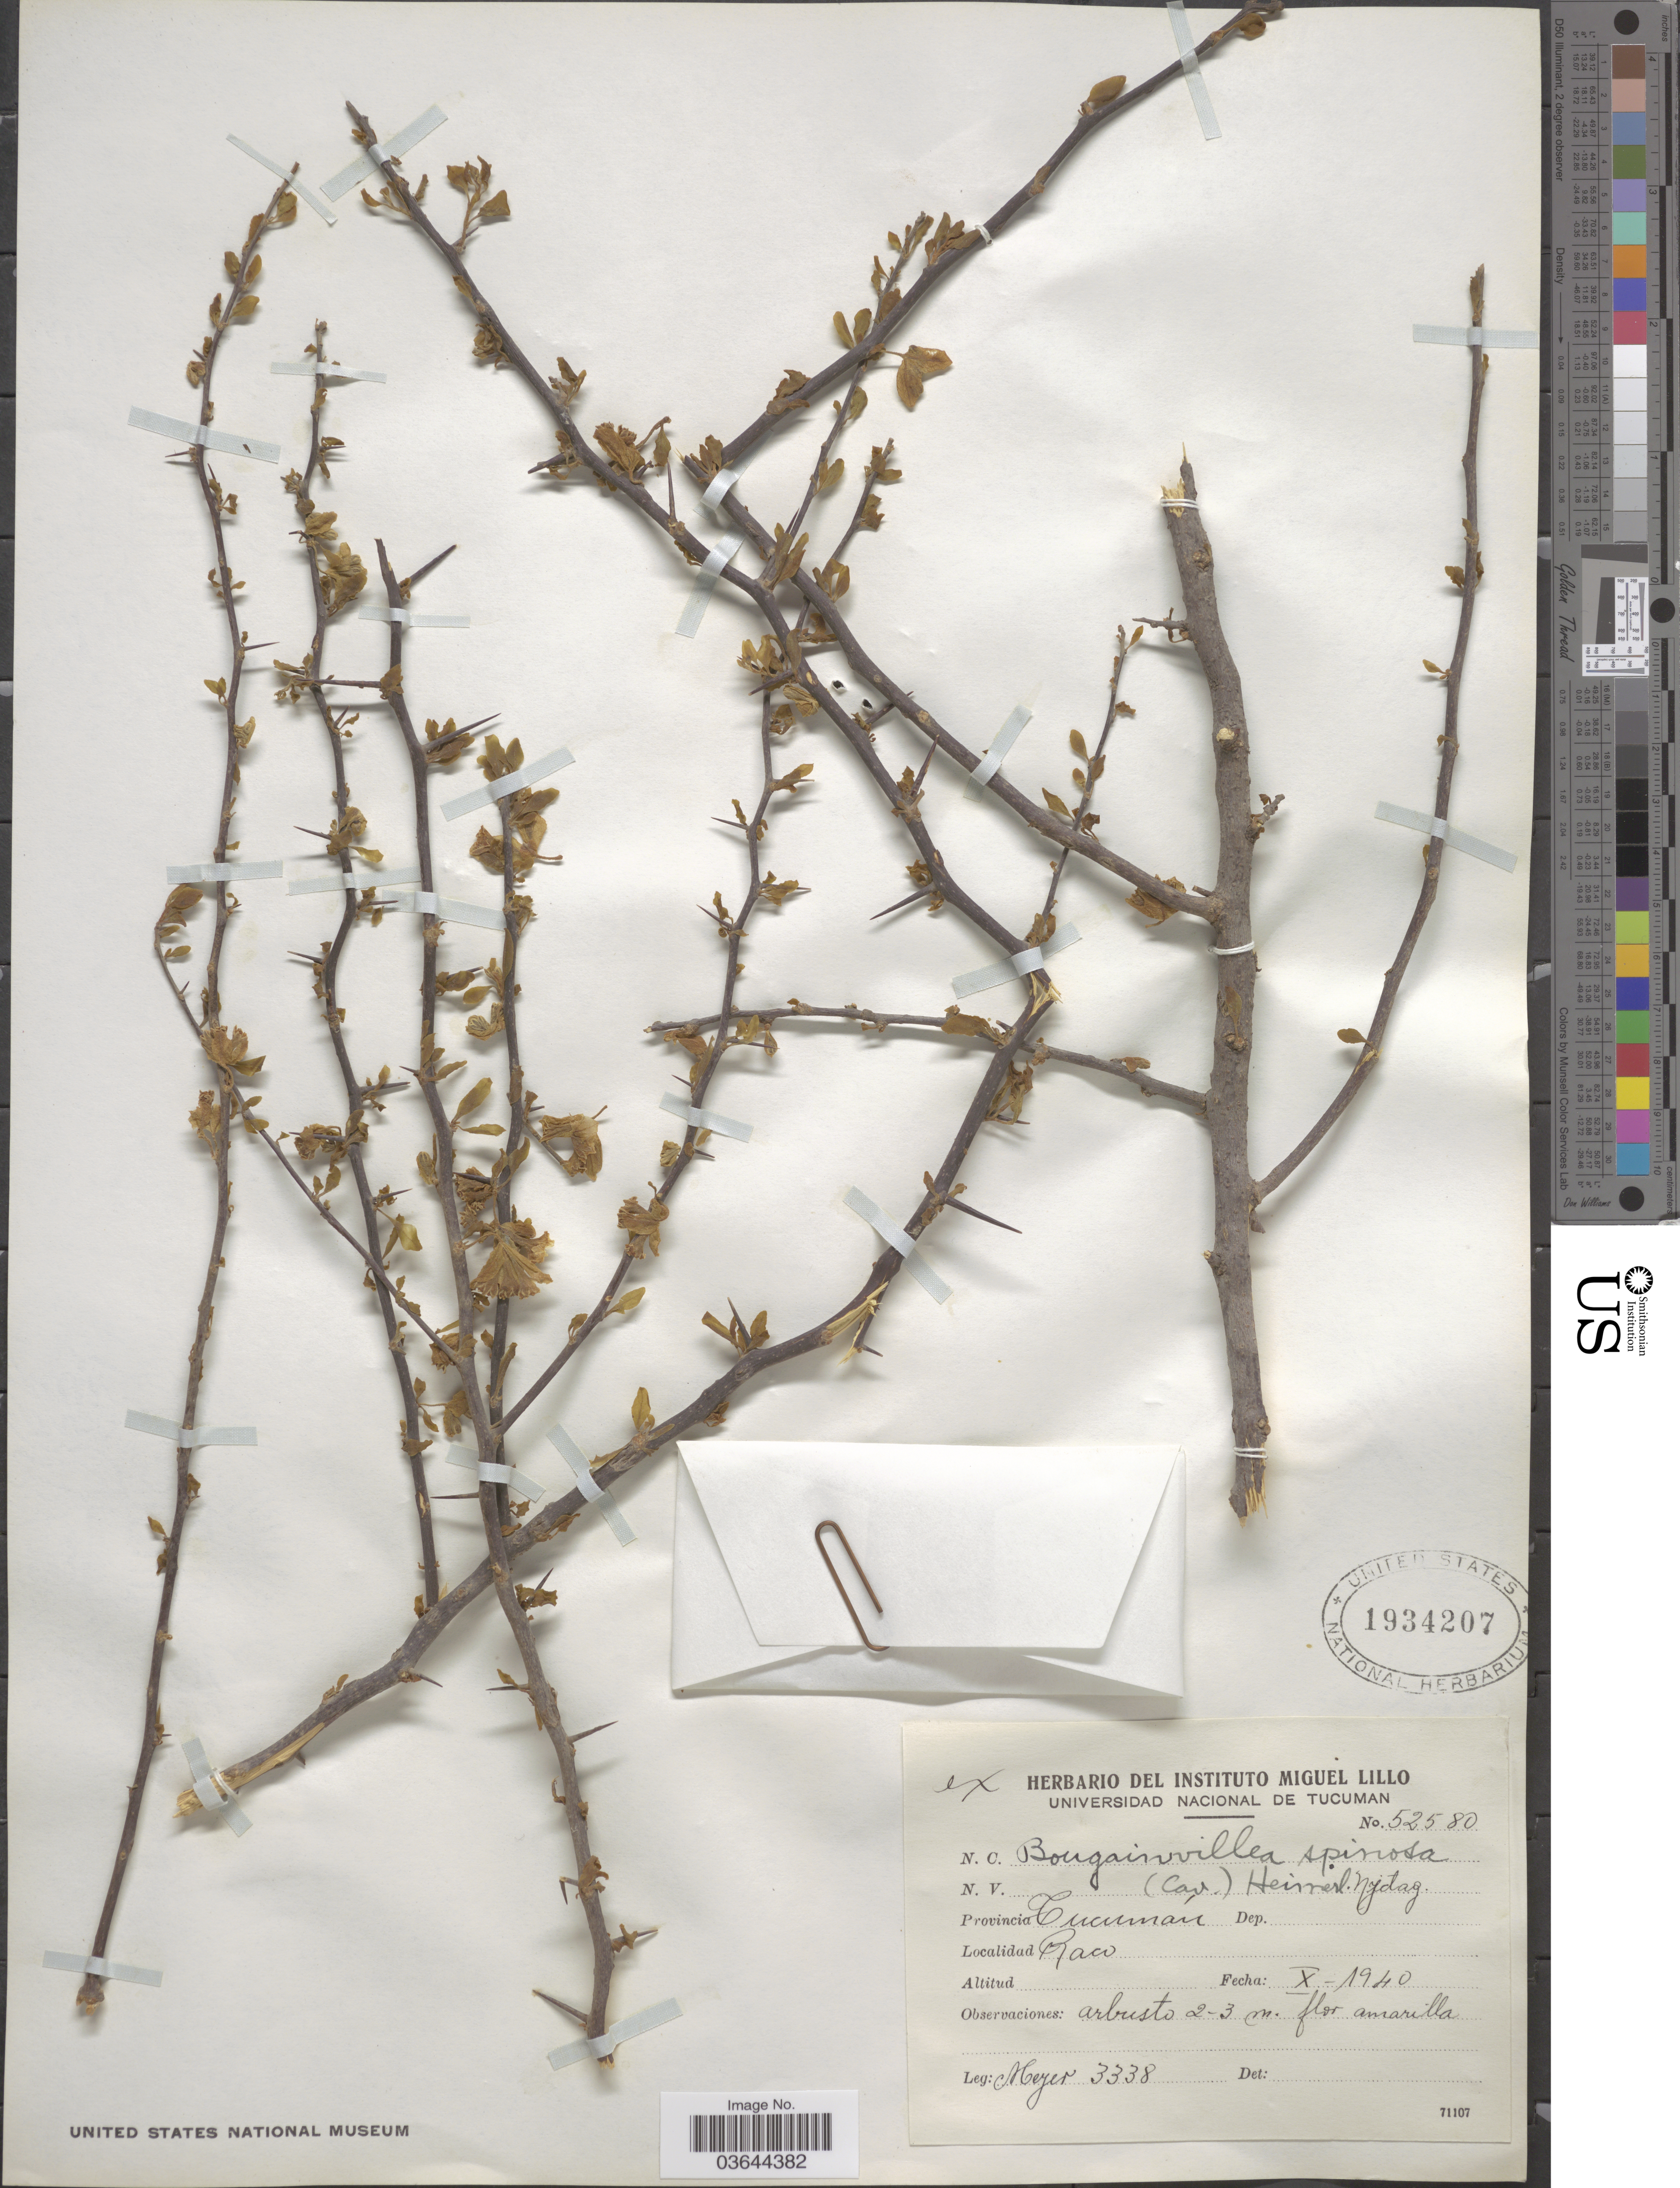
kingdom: Plantae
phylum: Tracheophyta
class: Magnoliopsida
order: Caryophyllales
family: Nyctaginaceae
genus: Bougainvillea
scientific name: Bougainvillea spinosa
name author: (Cav.) Heimerl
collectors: -- Meyer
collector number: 3338/52580?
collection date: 1940-10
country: Argentina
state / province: Tucuman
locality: Raci.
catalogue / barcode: US 1934207